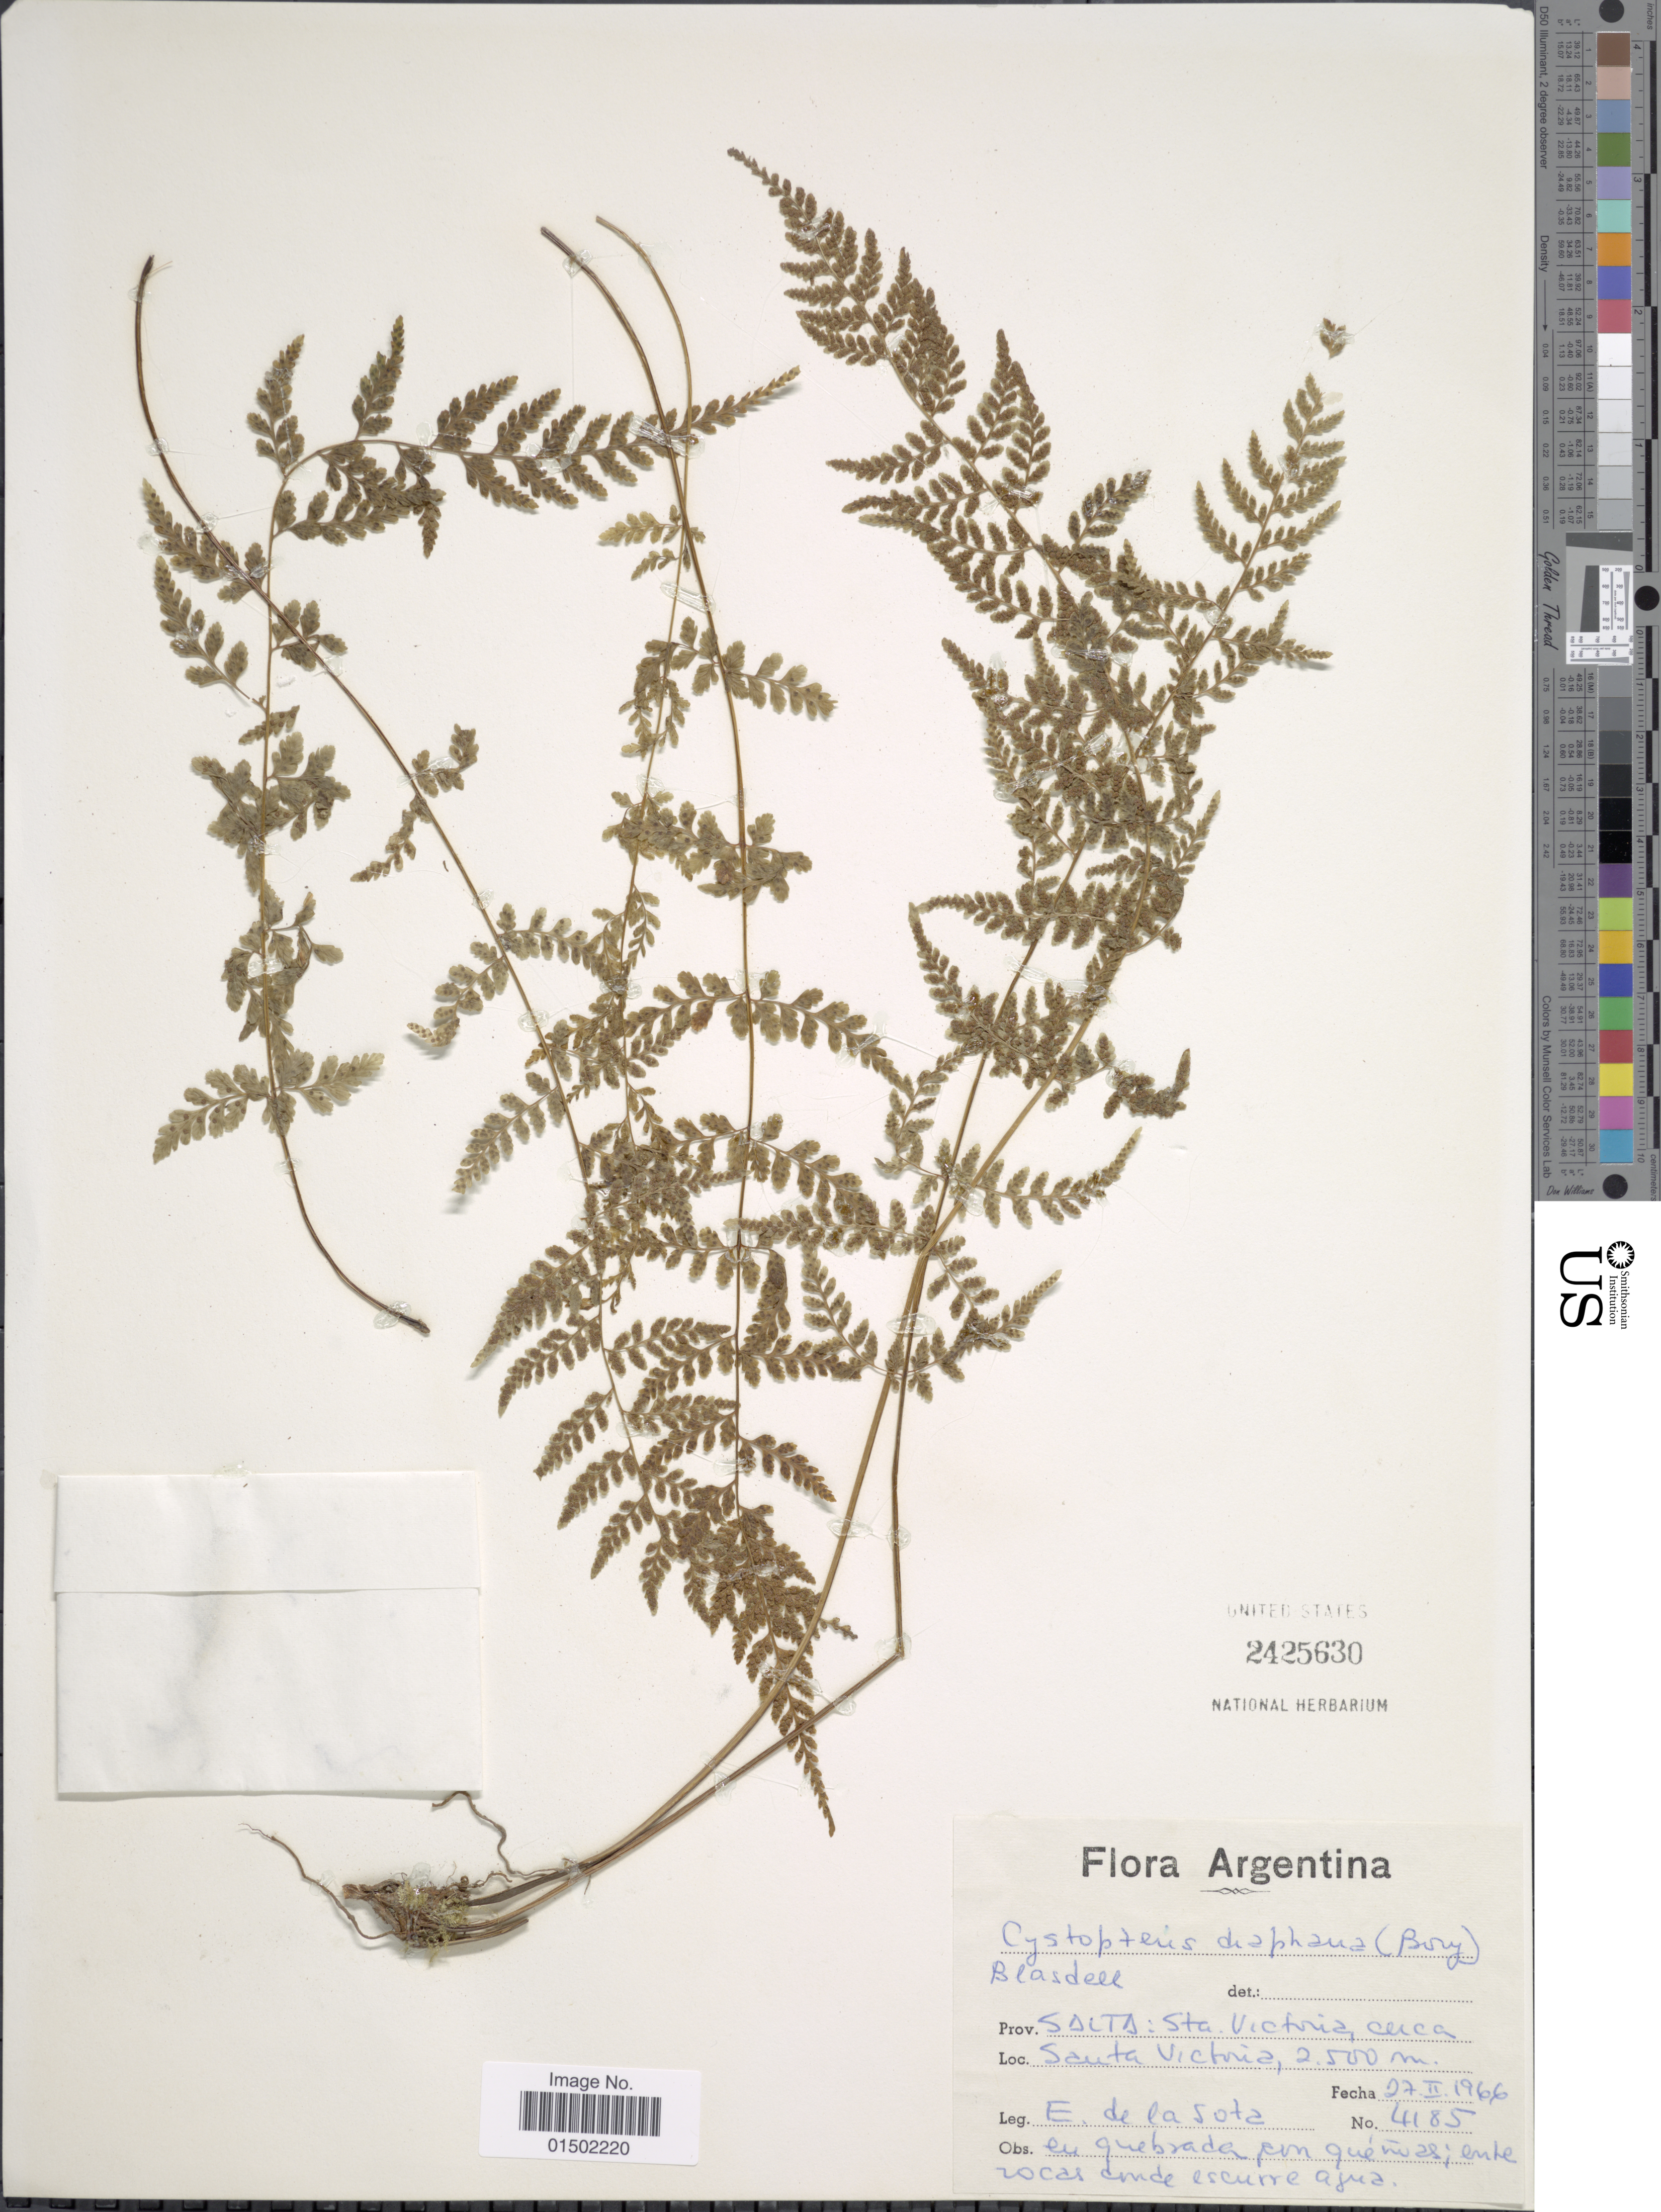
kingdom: Plantae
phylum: Tracheophyta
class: Polypodiopsida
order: Polypodiales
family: Cystopteridaceae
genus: Cystopteris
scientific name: Cystopteris diaphana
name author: (Bory) Blasdell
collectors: E. R. de la Sota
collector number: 4185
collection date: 1966-02-27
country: Argentina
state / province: Salta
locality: Sta. Victoria, cerca. Santa Victoria.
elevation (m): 2500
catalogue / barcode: US 2425630